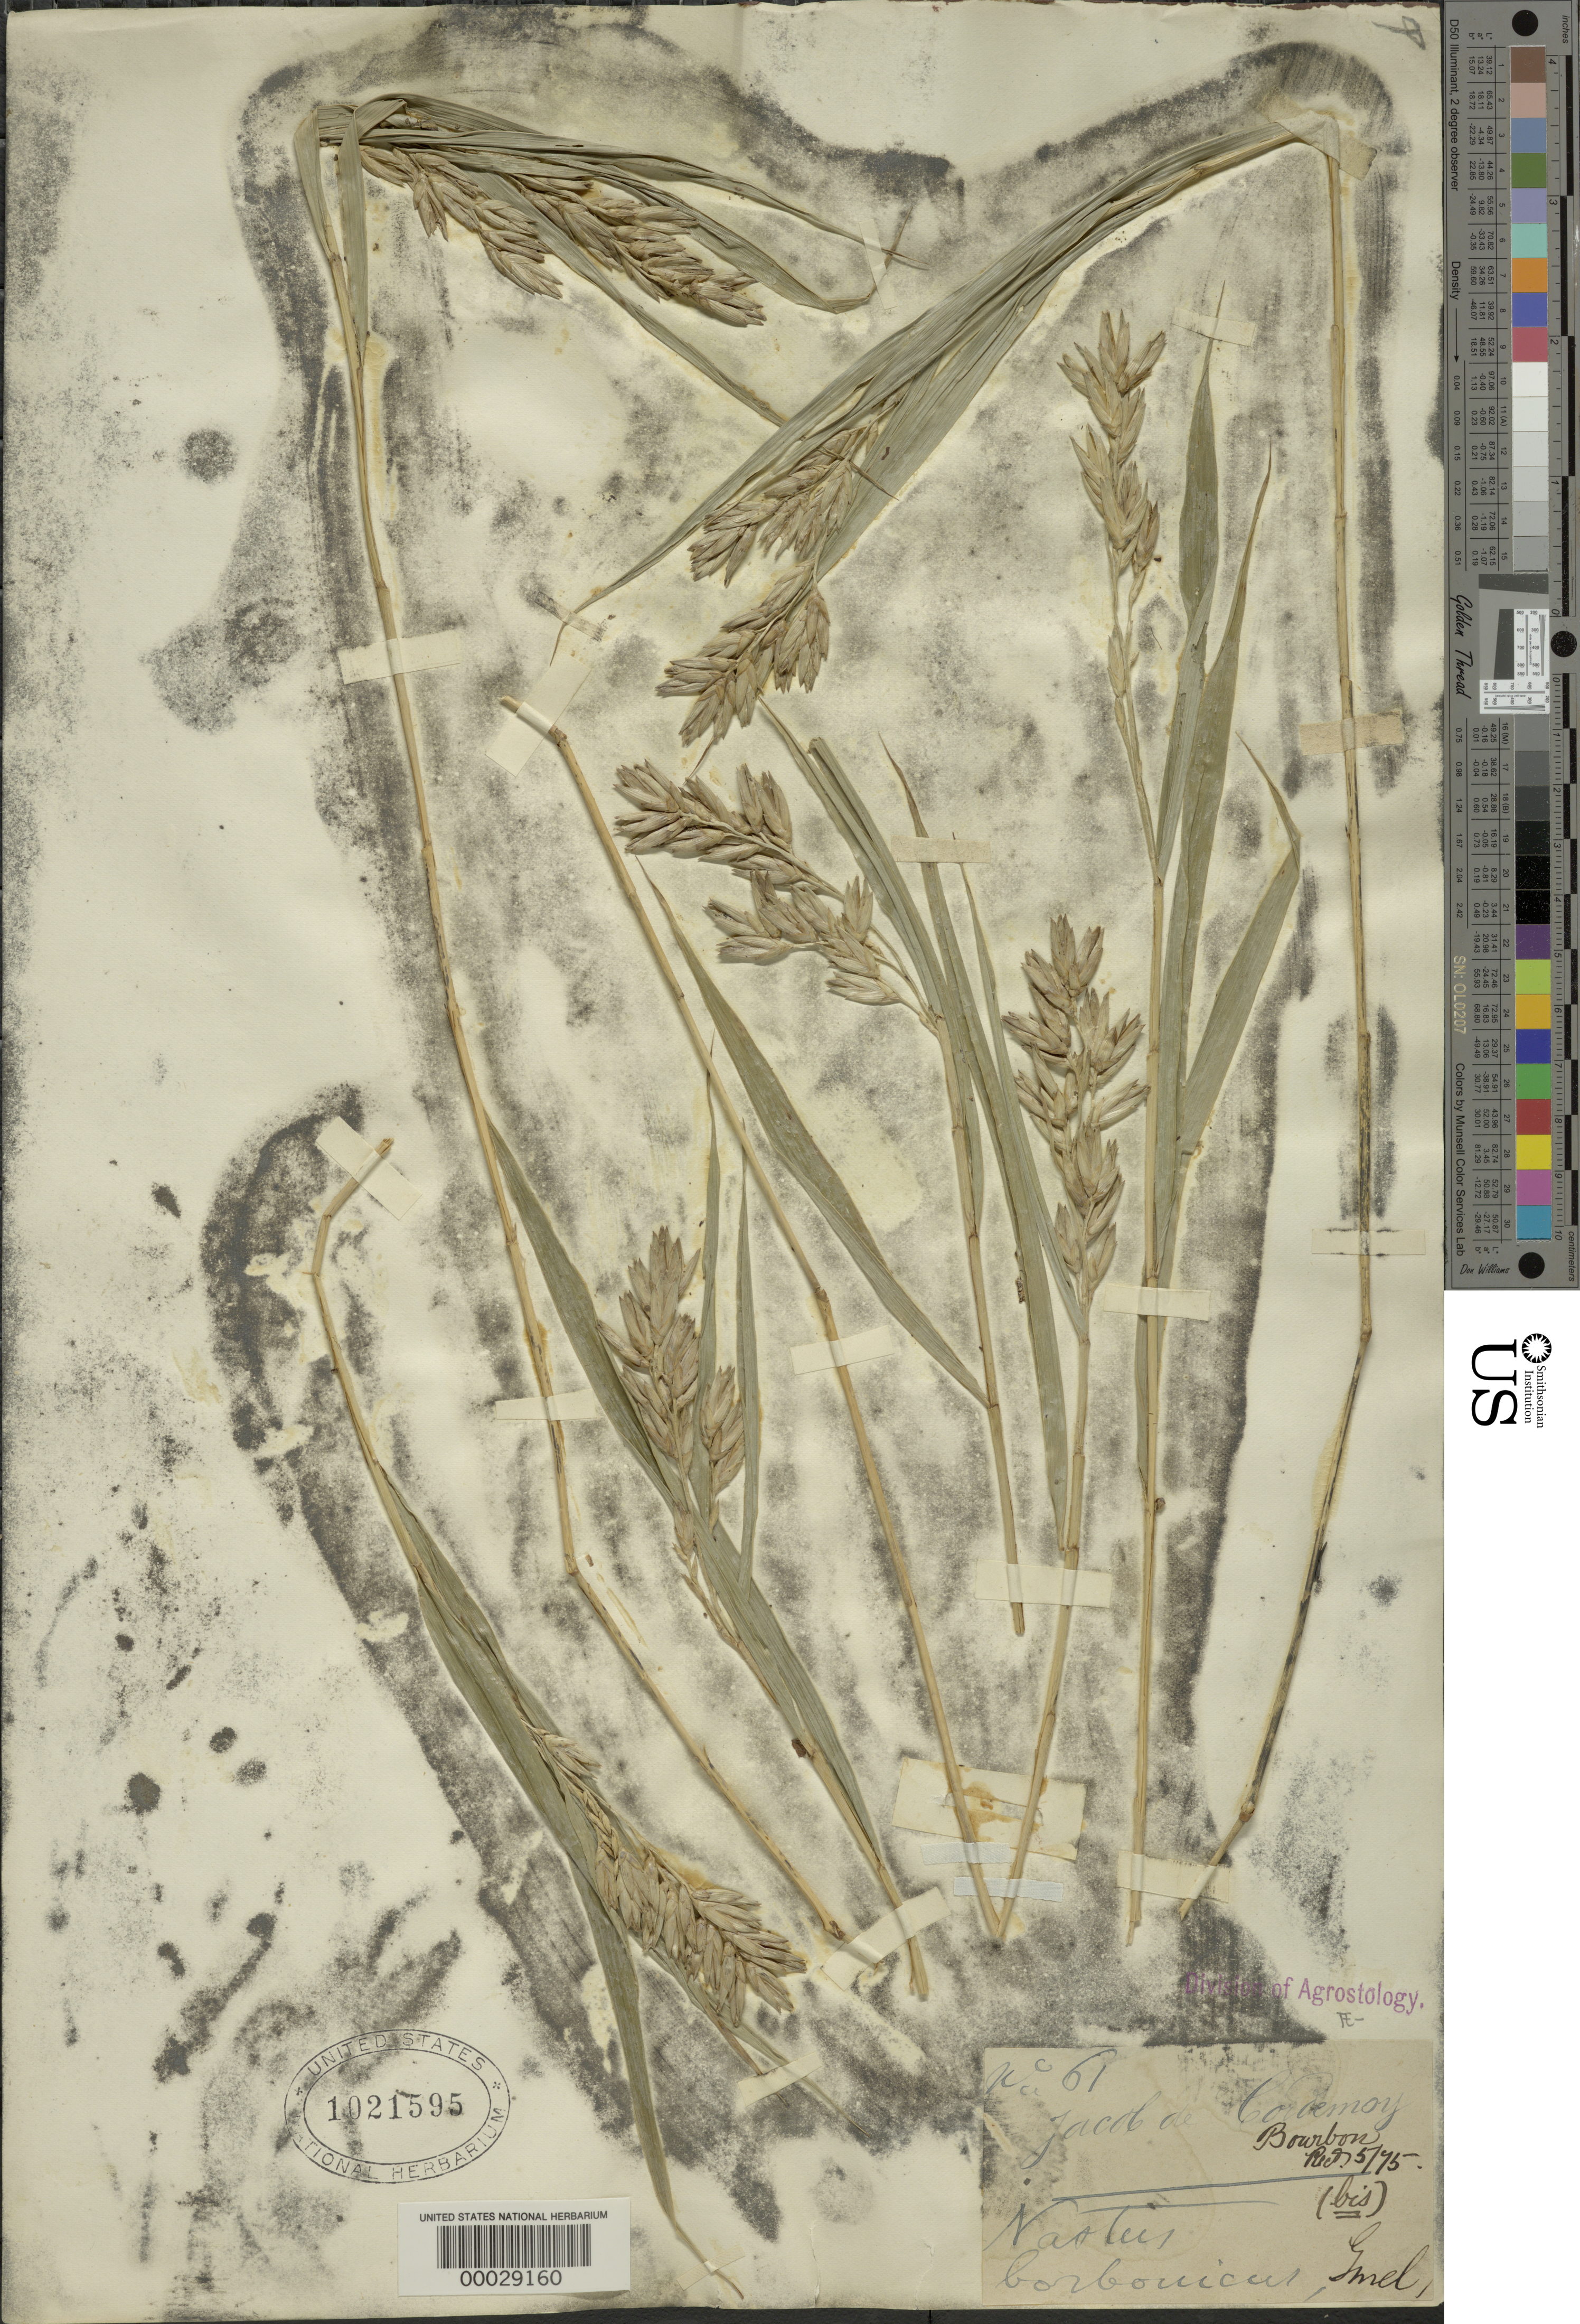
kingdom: Plantae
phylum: Tracheophyta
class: Liliopsida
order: Poales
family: Poaceae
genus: Nastus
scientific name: Nastus borbonicus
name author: J.F. Gmel.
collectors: J. Cordemoy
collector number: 61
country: Réunion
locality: [Ile de] Bourbon.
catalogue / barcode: US 1021595